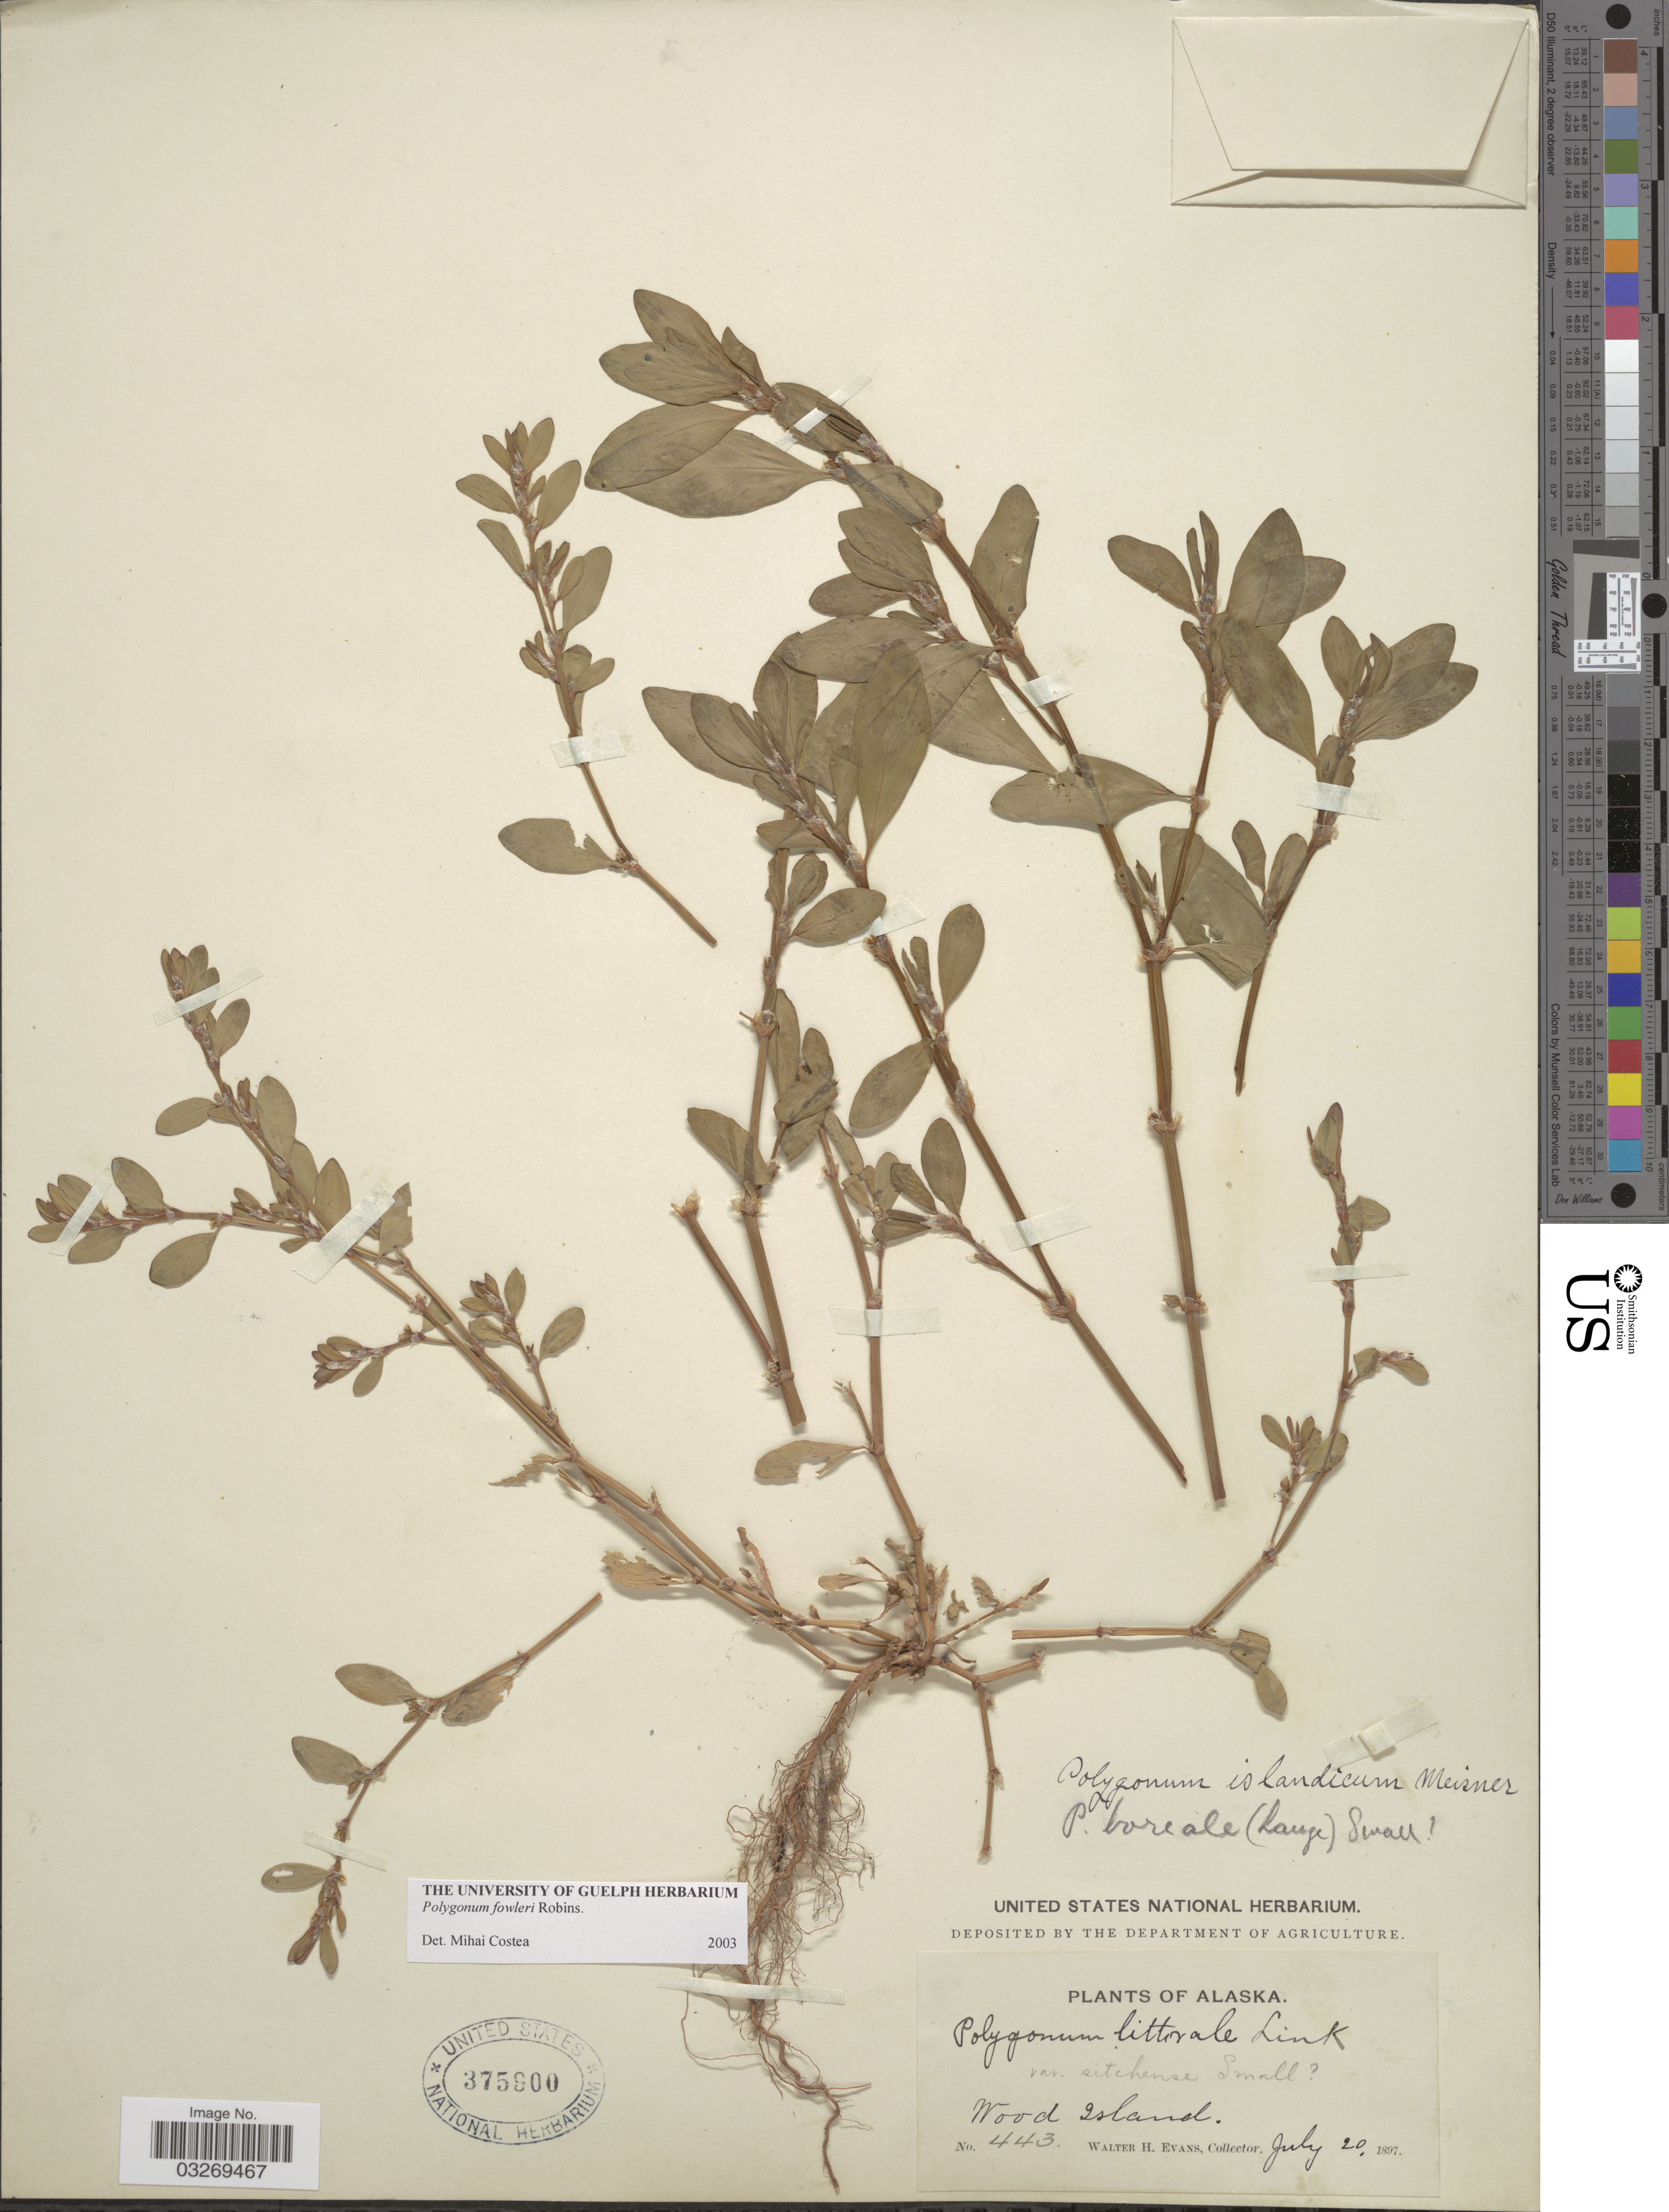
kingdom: Plantae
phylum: Tracheophyta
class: Magnoliopsida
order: Caryophyllales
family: Polygonaceae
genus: Polygonum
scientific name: Polygonum fowleri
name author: B.L. Rob.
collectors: W. H. Evans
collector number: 443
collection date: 1897-07-20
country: United States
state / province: Alaska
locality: Wood Island.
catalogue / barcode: US 375900